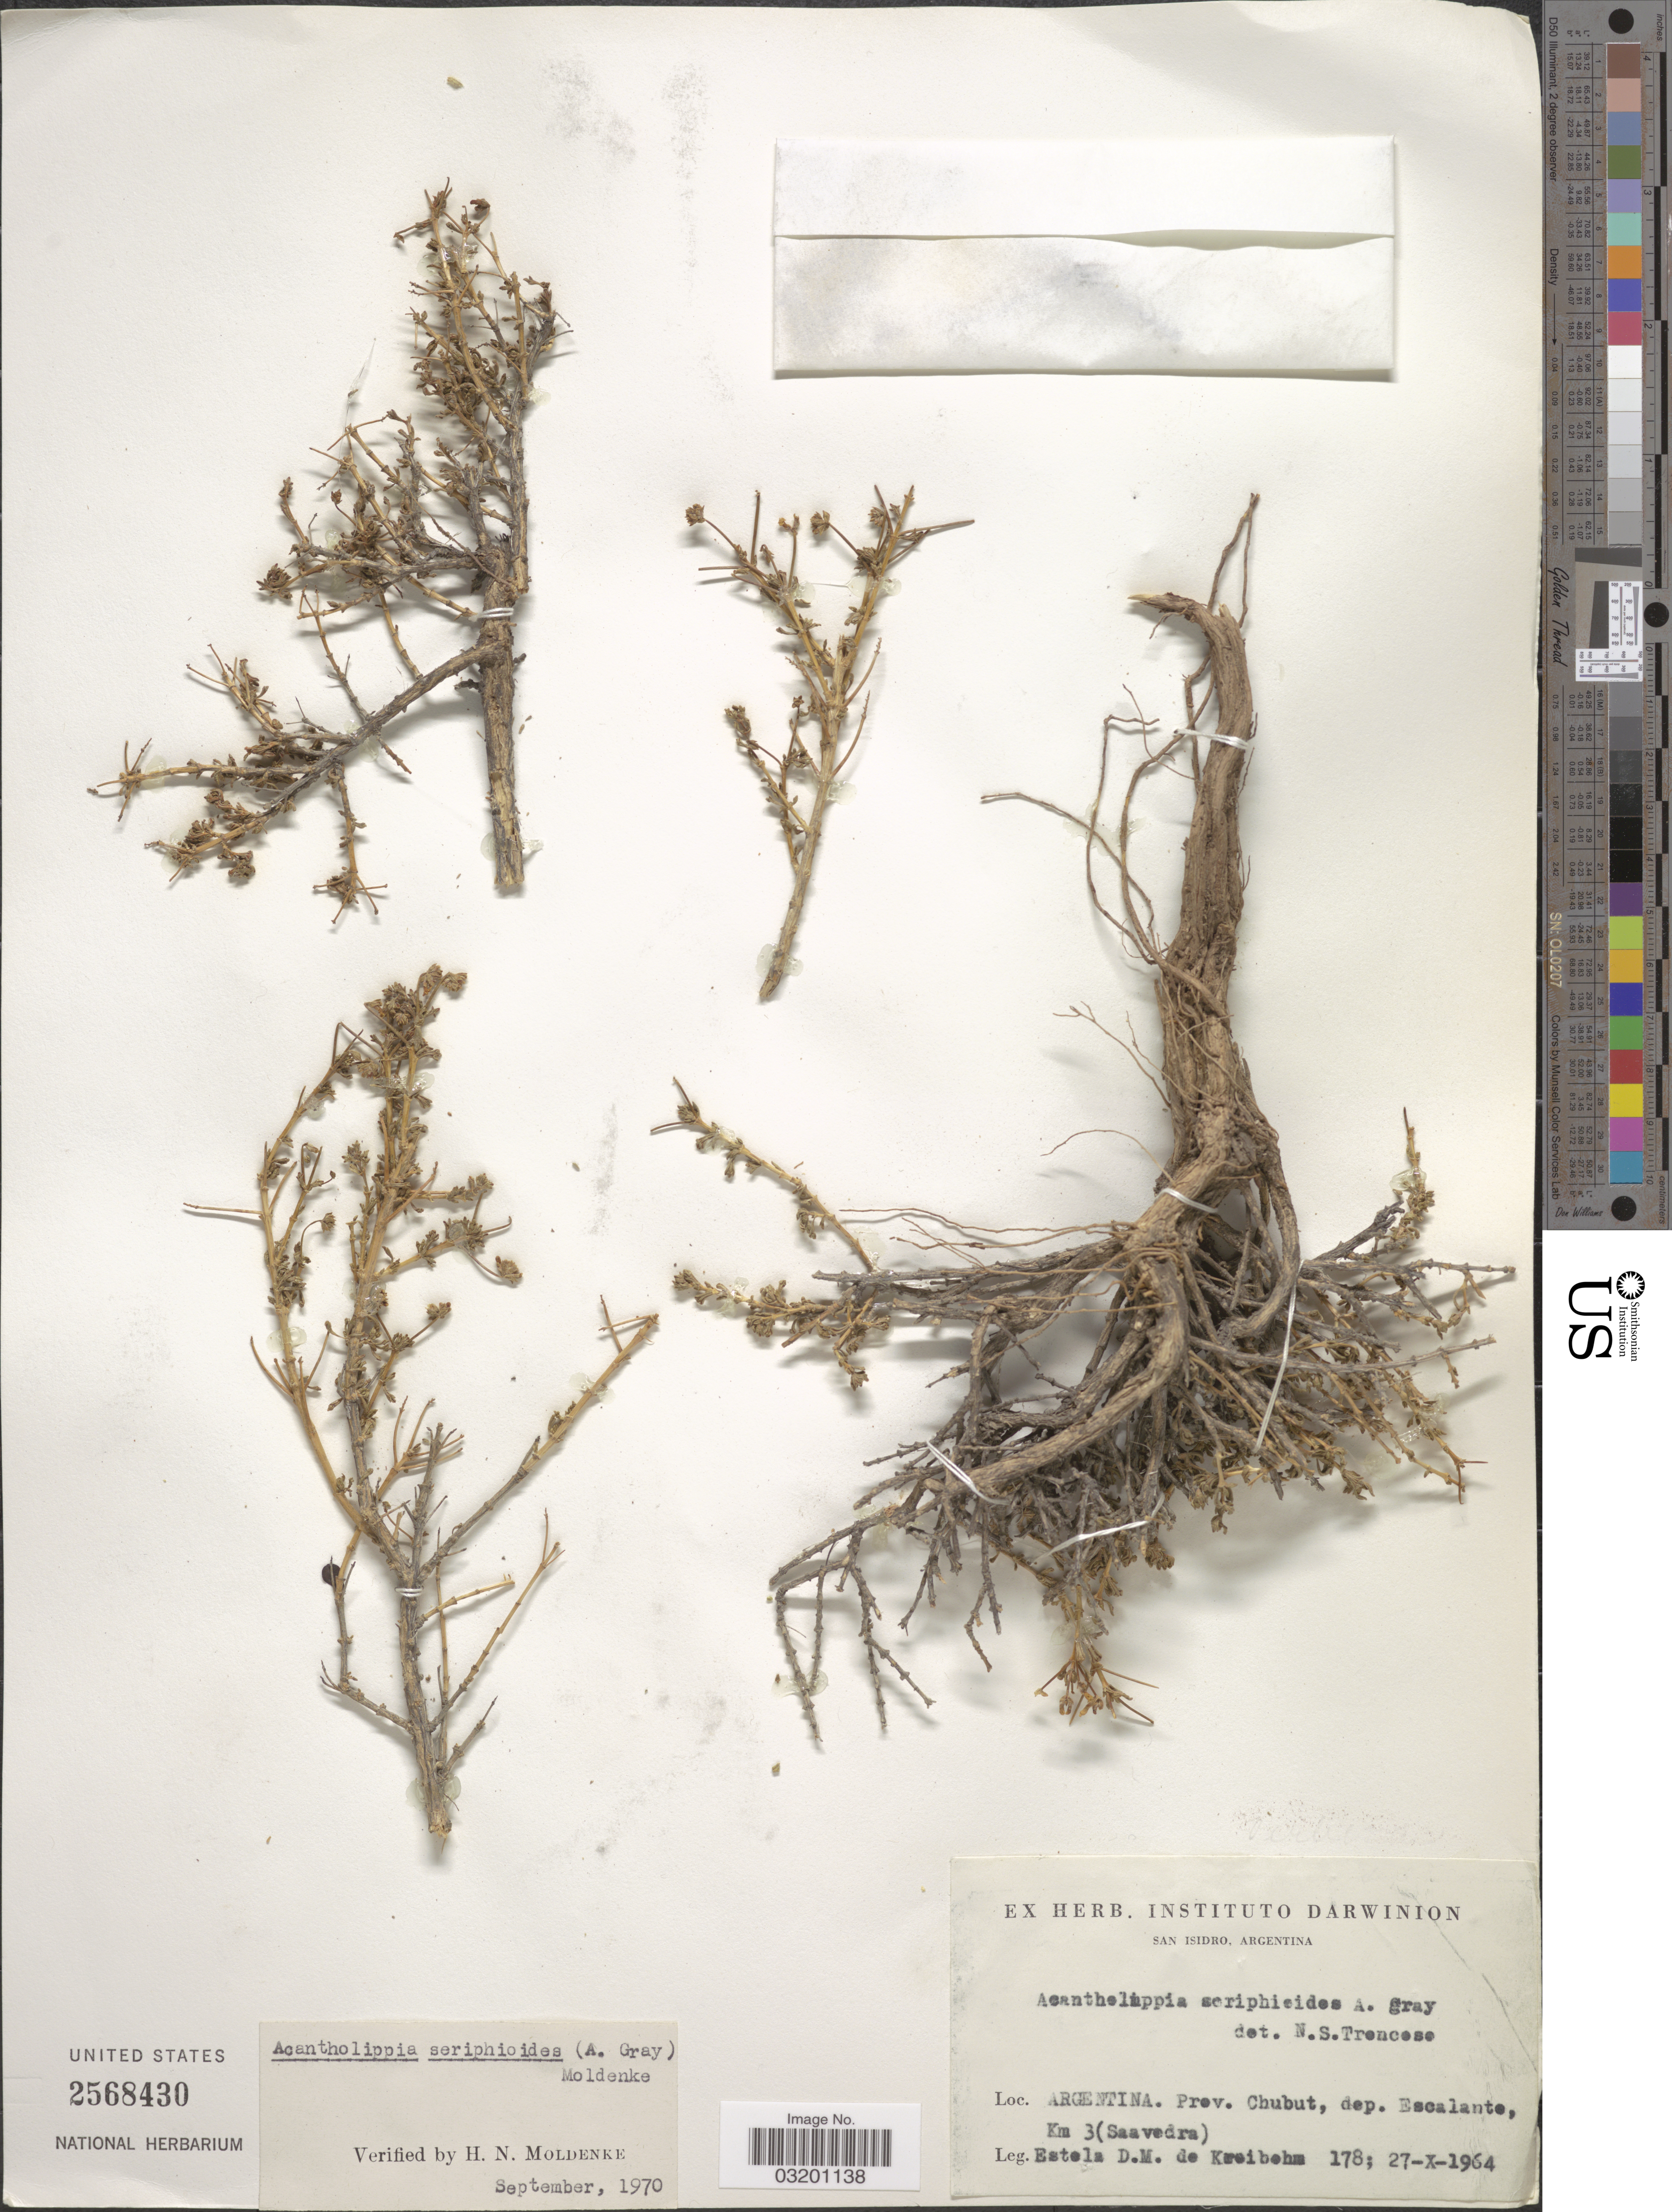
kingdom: Plantae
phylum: Tracheophyta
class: Magnoliopsida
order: Lamiales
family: Verbenaceae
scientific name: Acantholippa seriphioides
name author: (A. Gray) Moldenke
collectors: E. Kreibohm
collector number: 178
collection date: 1964-10-27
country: Argentina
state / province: Chubut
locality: Dep. Escalante, Km 3(Saavedra).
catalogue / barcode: US 2568430